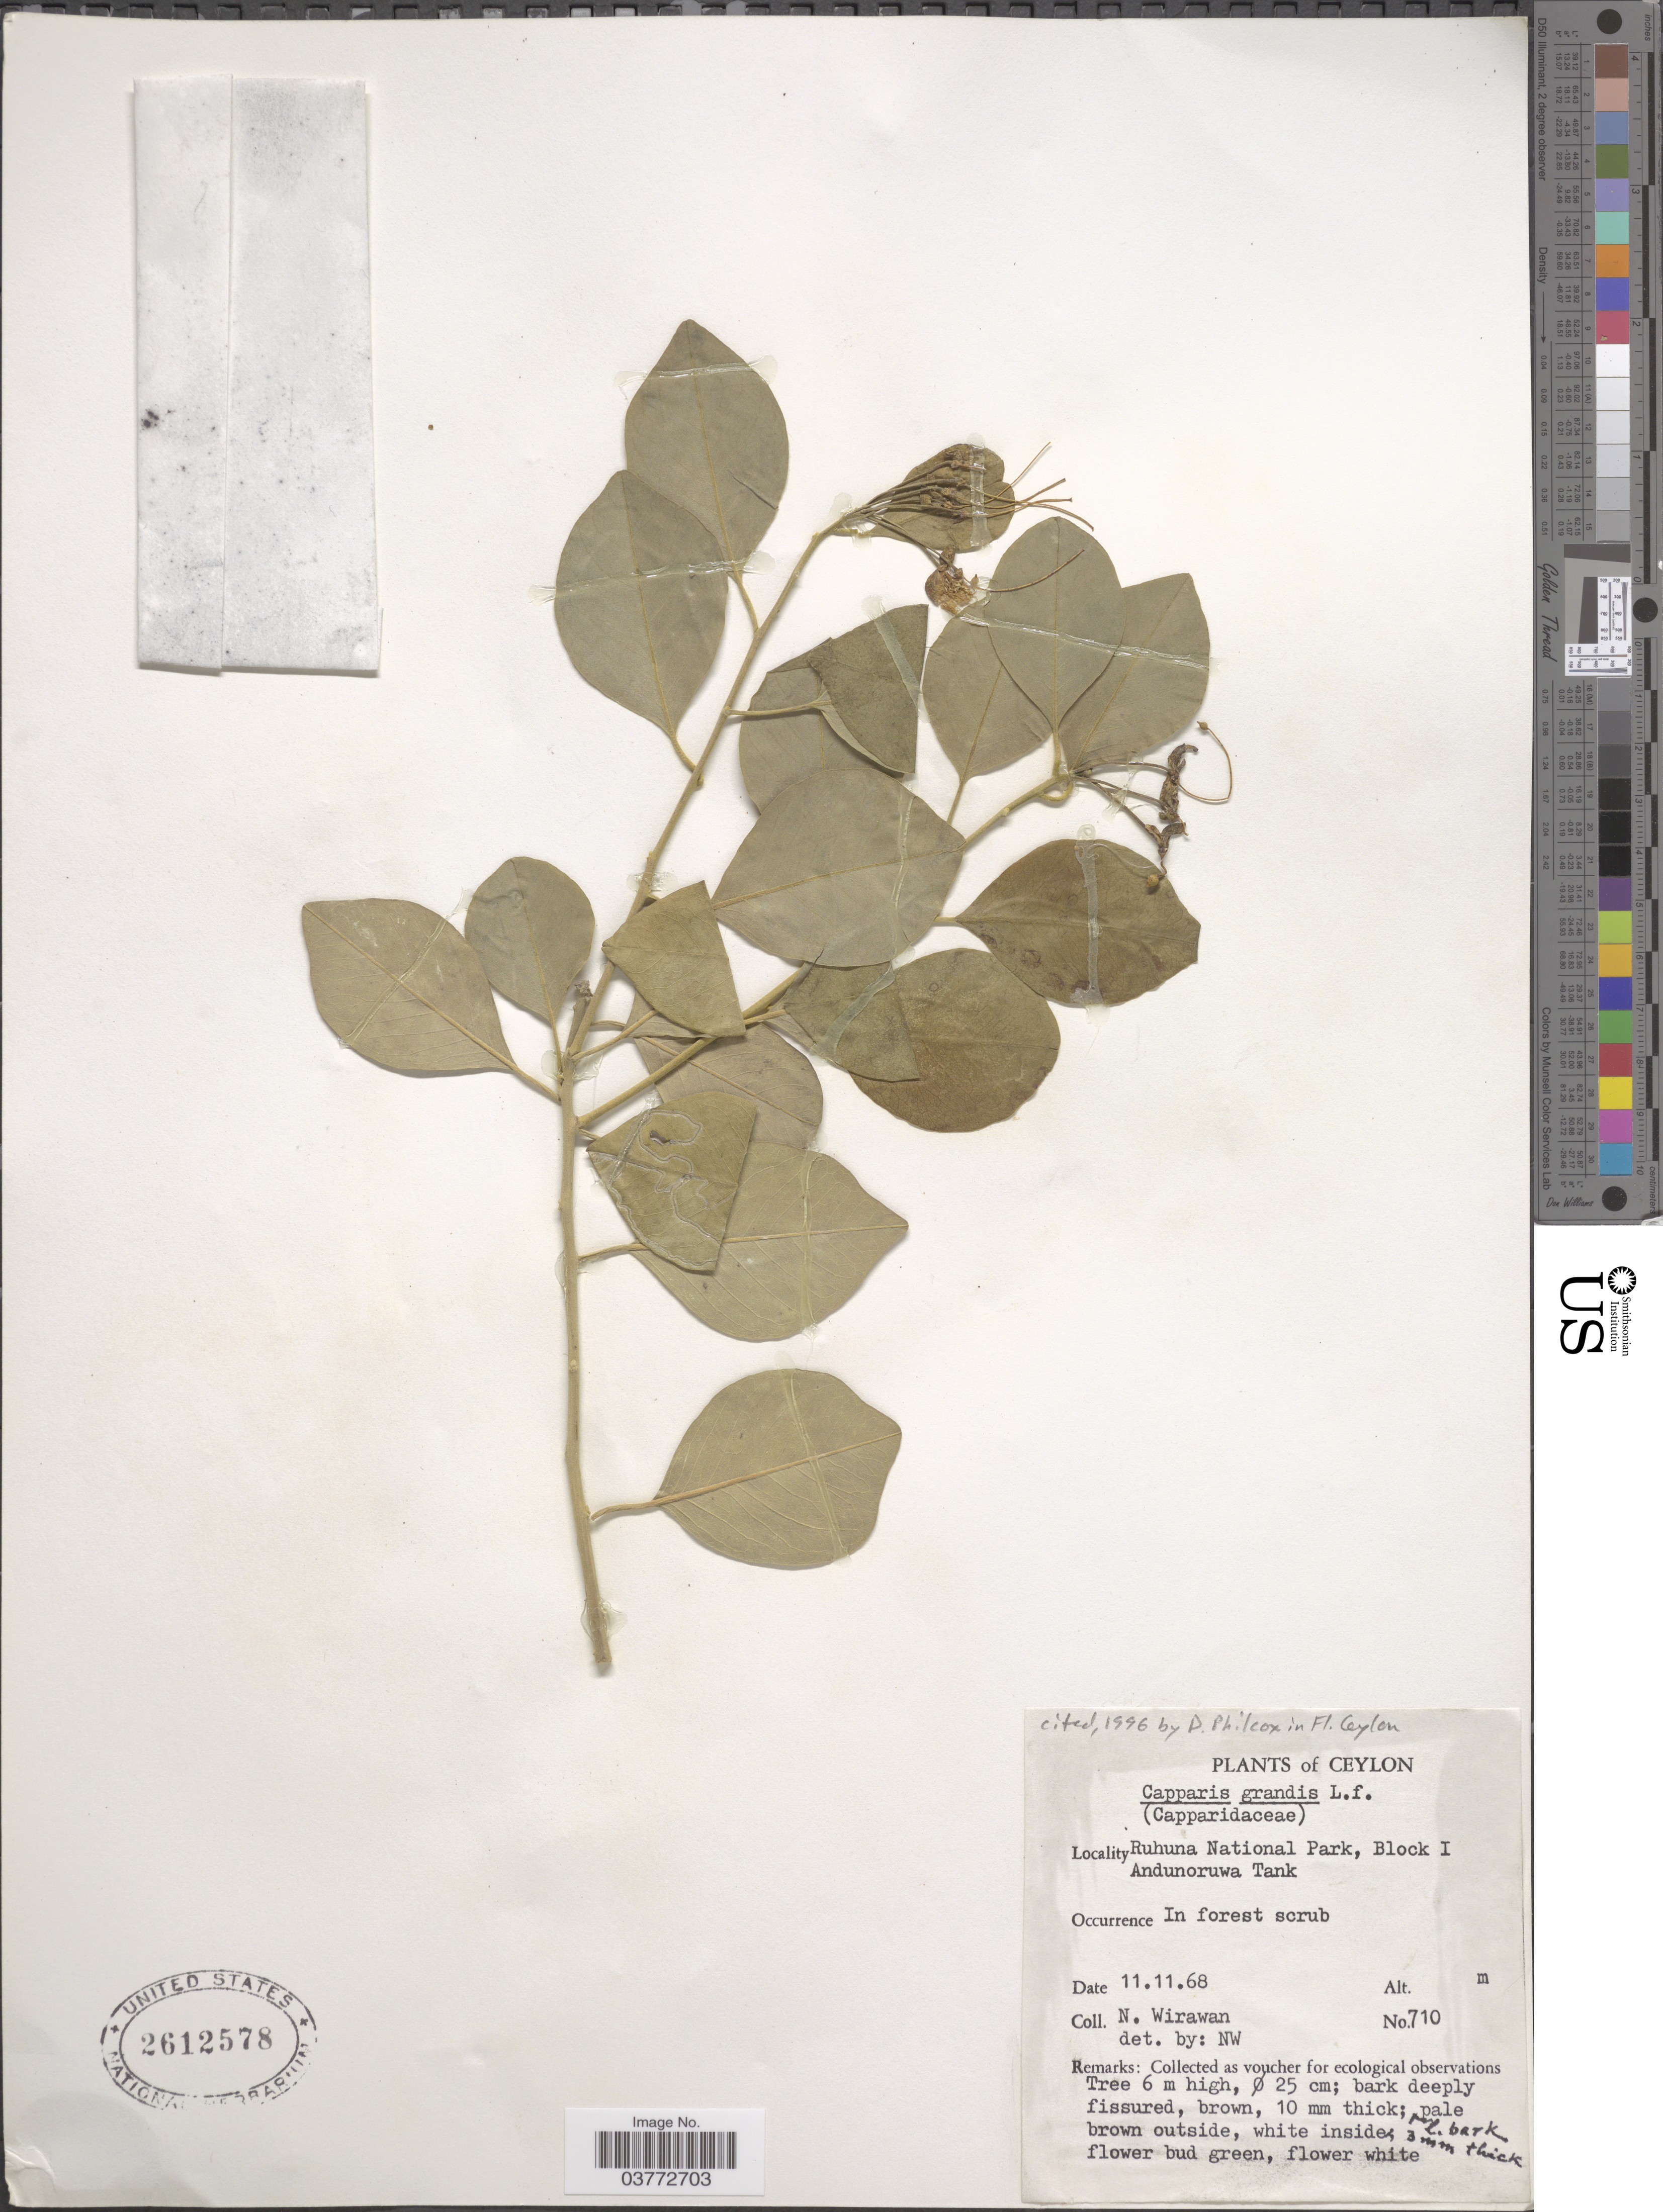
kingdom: Plantae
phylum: Tracheophyta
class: Magnoliopsida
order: Brassicales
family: Capparaceae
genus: Capparis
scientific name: Capparis grandis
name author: L. f.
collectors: N. Wirawan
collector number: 710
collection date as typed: Transcribed d/m/y: 11/11/68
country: Sri Lanka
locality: Ceylon. Ruhuna National Park, Block I. Andunoruwa Tank.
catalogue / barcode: US 2612578